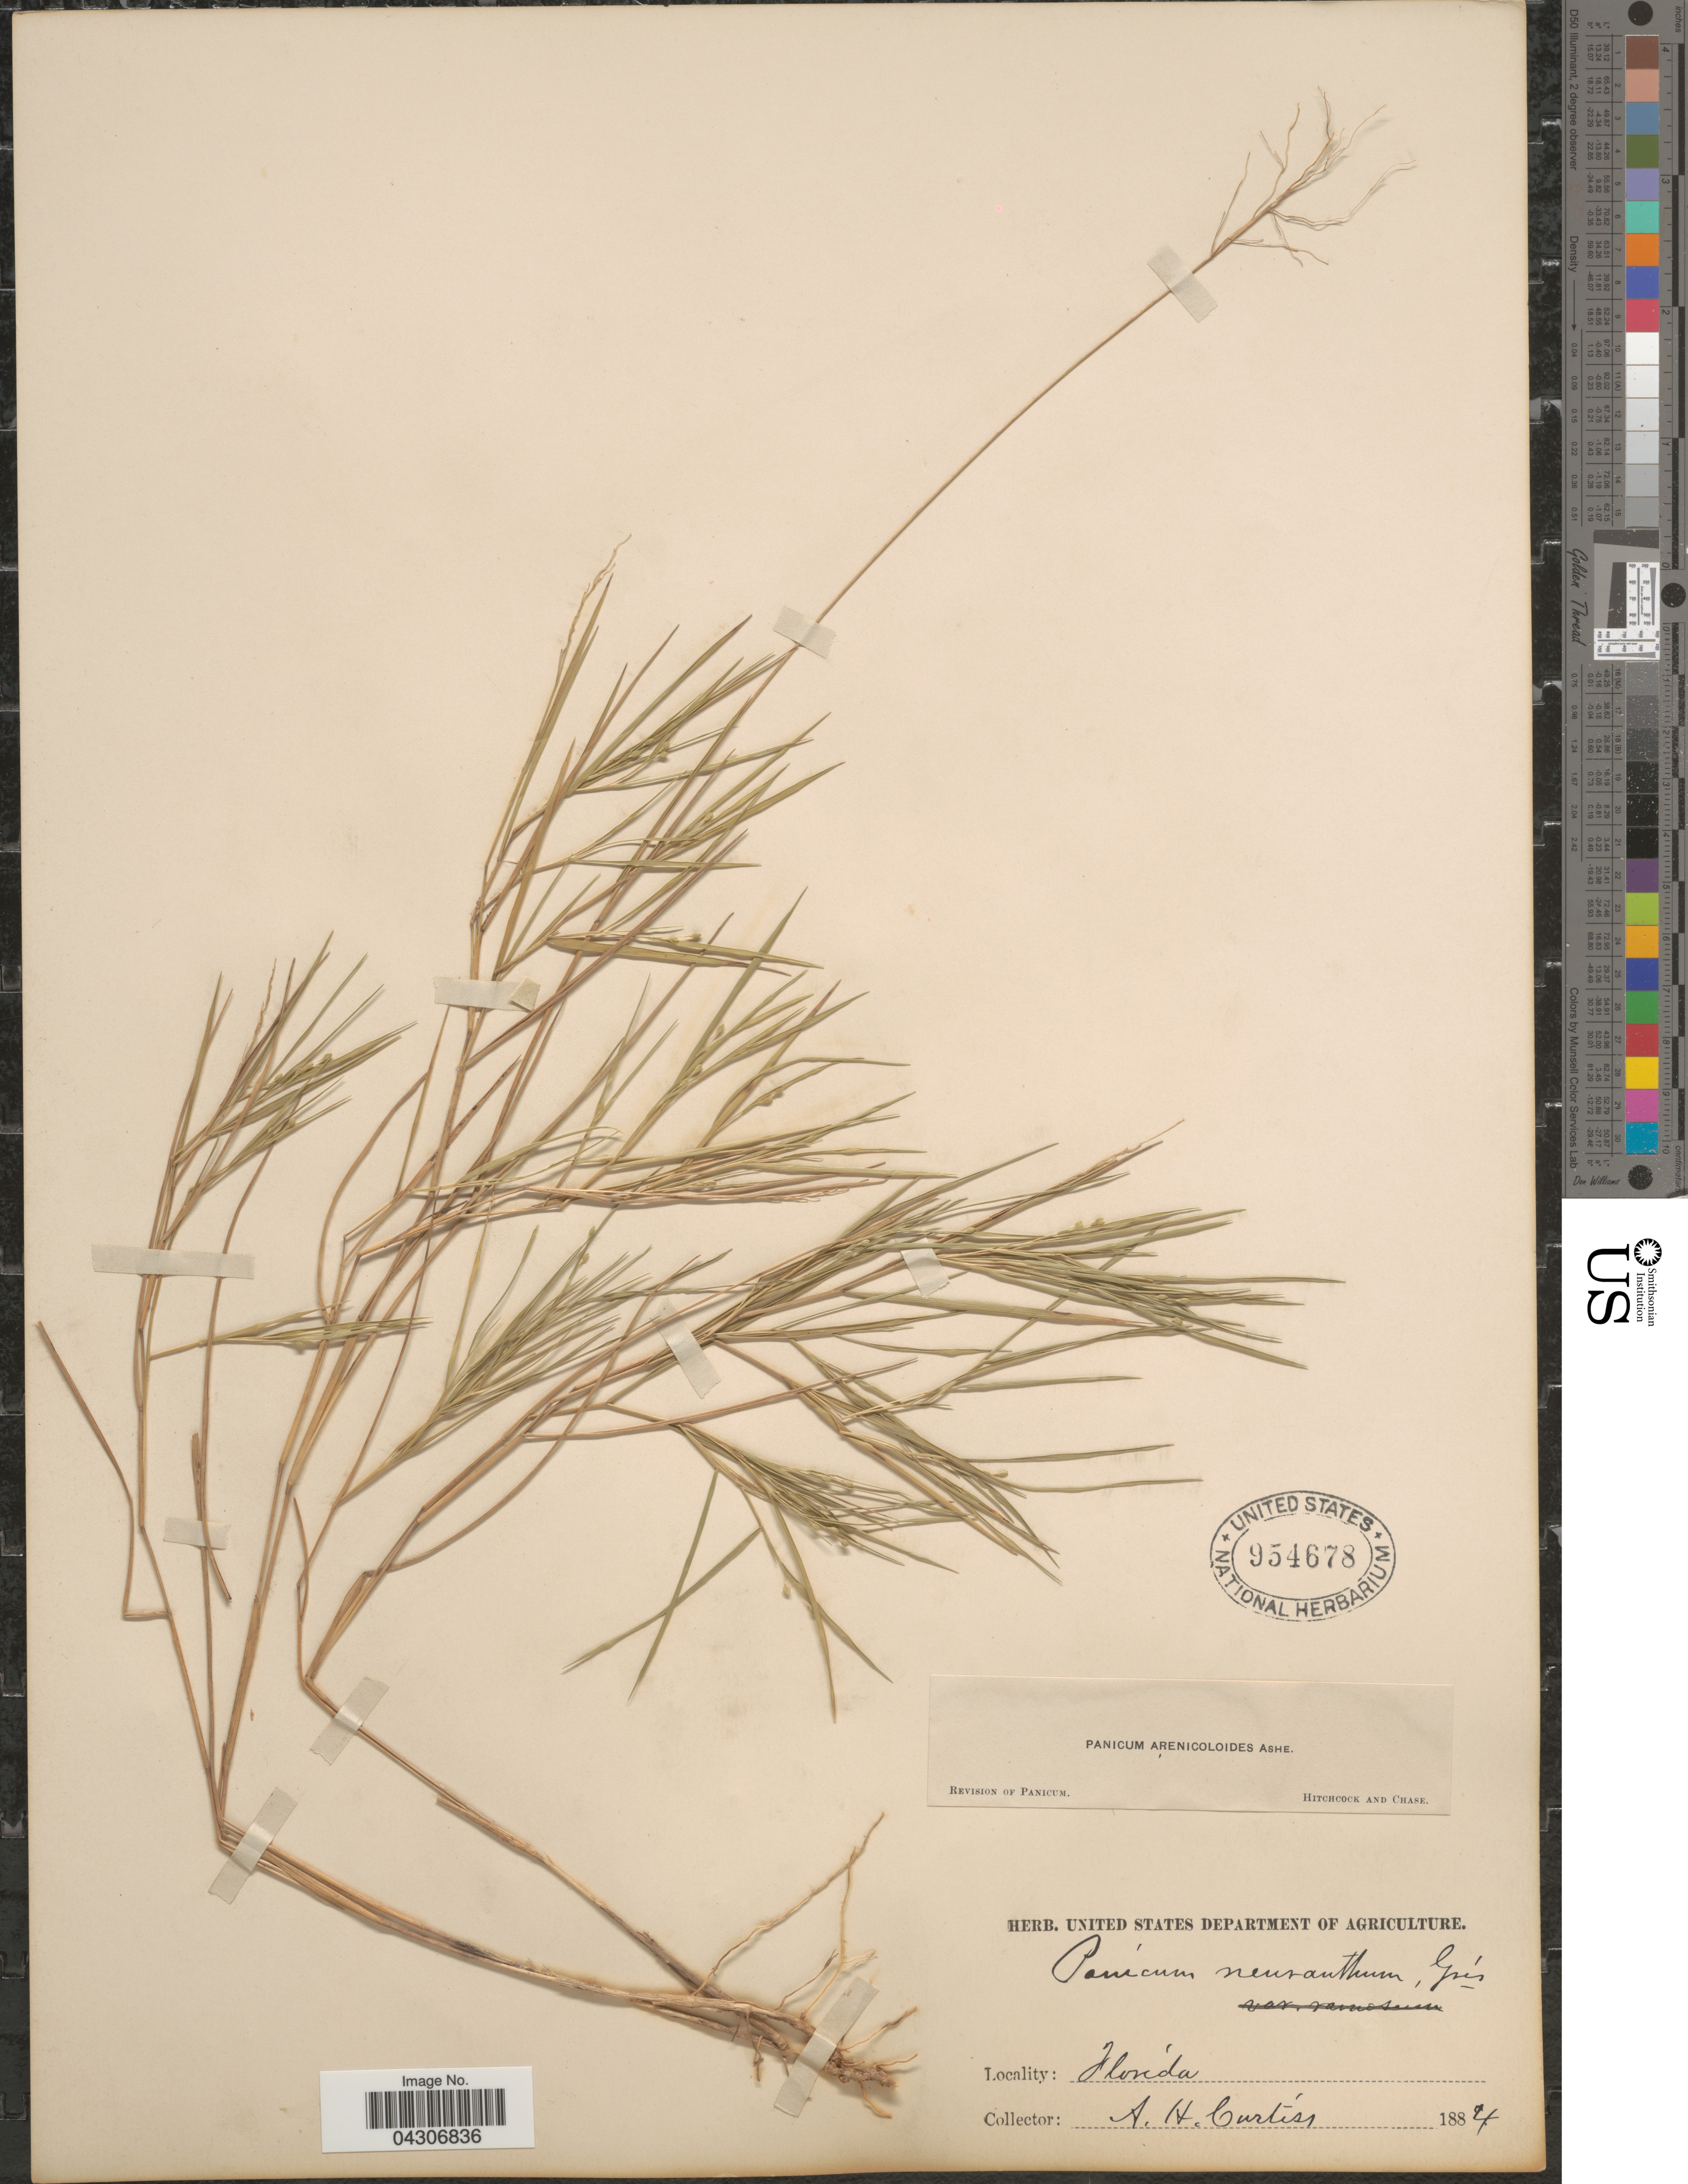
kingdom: Plantae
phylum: Tracheophyta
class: Liliopsida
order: Poales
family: Poaceae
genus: Dichanthelium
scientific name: Dichanthelium aciculare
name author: (Desv. ex Poir.) Gould & C.A. Clark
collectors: A. H. Curtiss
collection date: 1884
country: United States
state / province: Florida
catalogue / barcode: US 954678